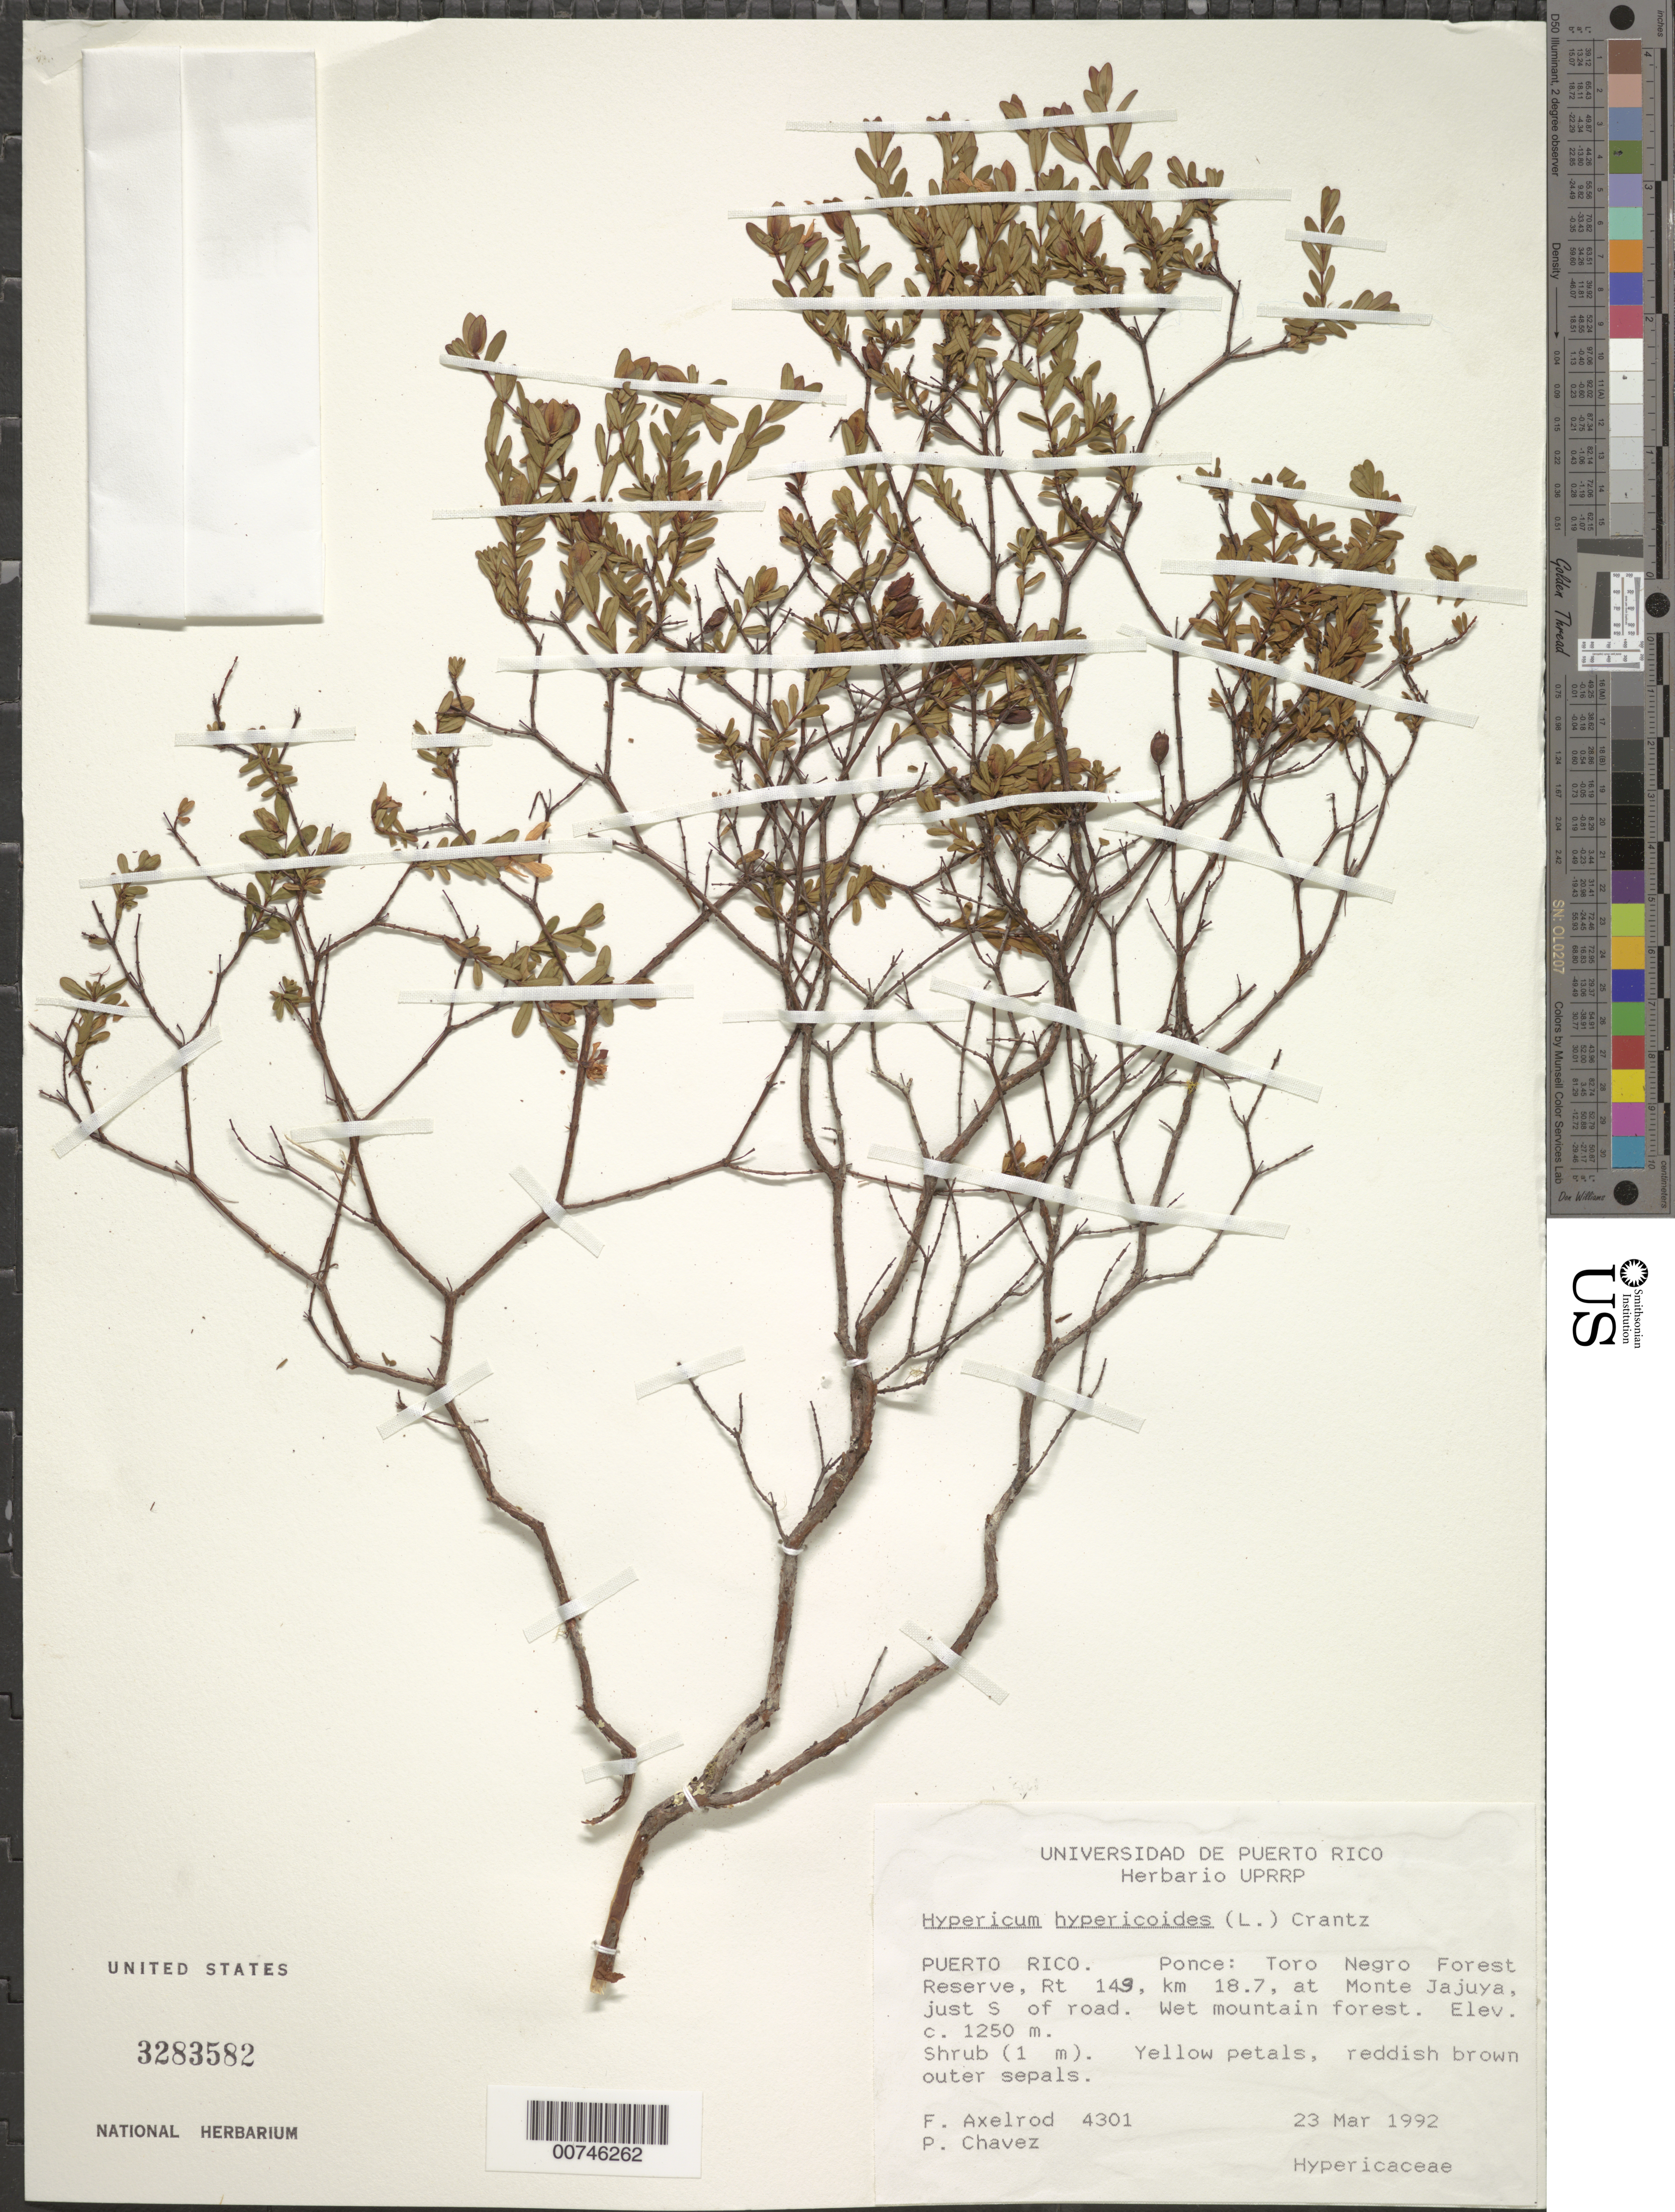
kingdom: Plantae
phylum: Tracheophyta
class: Magnoliopsida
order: Malpighiales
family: Hypericaceae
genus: Hypericum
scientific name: Hypericum hypericoides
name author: (L.) Crantz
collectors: F. S. Axelrod & P. Chavez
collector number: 4301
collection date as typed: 23 Mar 1992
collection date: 1992-03-23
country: Puerto Rico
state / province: Ponce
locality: Toro Negro Forest Reserve, Rt 149, km 18.7, at Monte Jayuya, just S of road. Wet mountain forest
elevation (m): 1250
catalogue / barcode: US 3283582